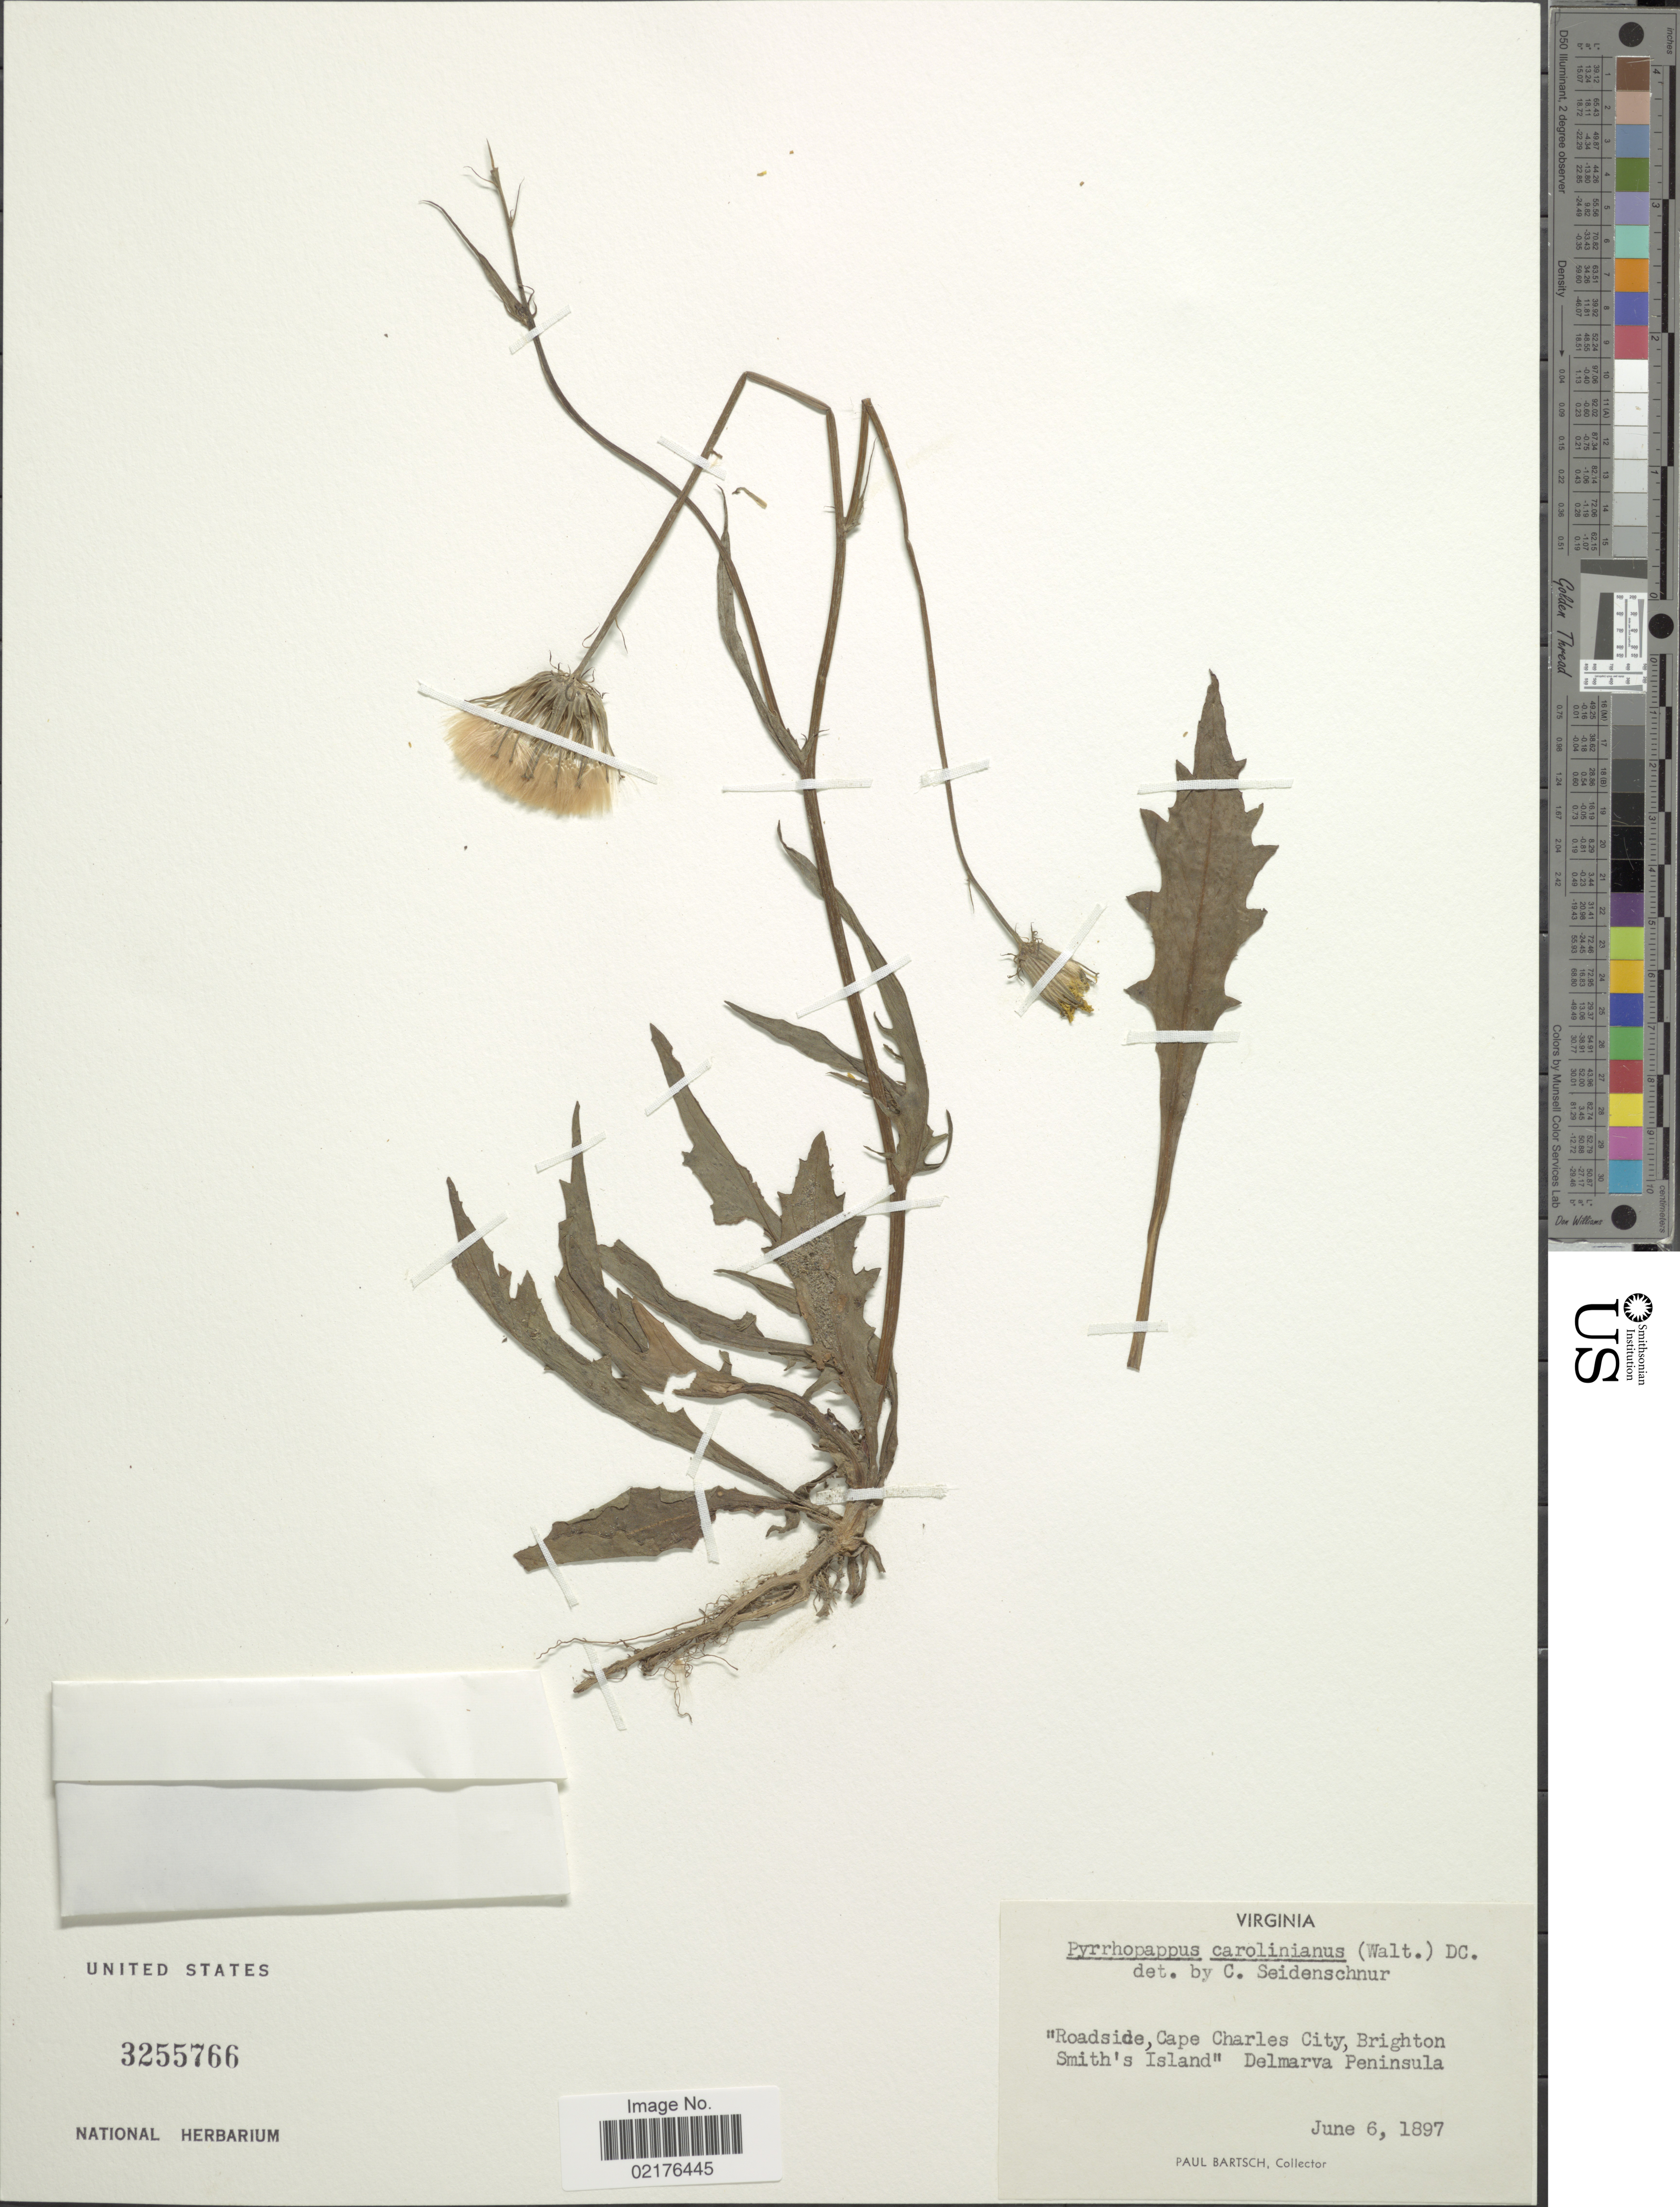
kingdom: Plantae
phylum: Tracheophyta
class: Magnoliopsida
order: Asterales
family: Asteraceae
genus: Pyrrhopappus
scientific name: Pyrrhopappus carolinianus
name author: (Walter) DC.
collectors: P. Bartsch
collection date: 1897-06-06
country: United States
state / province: Virginia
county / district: Norrthampton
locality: Roadside, Cape Charles City, Brighton Smith's Island, Delmarva Peninsula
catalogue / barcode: US 31255766